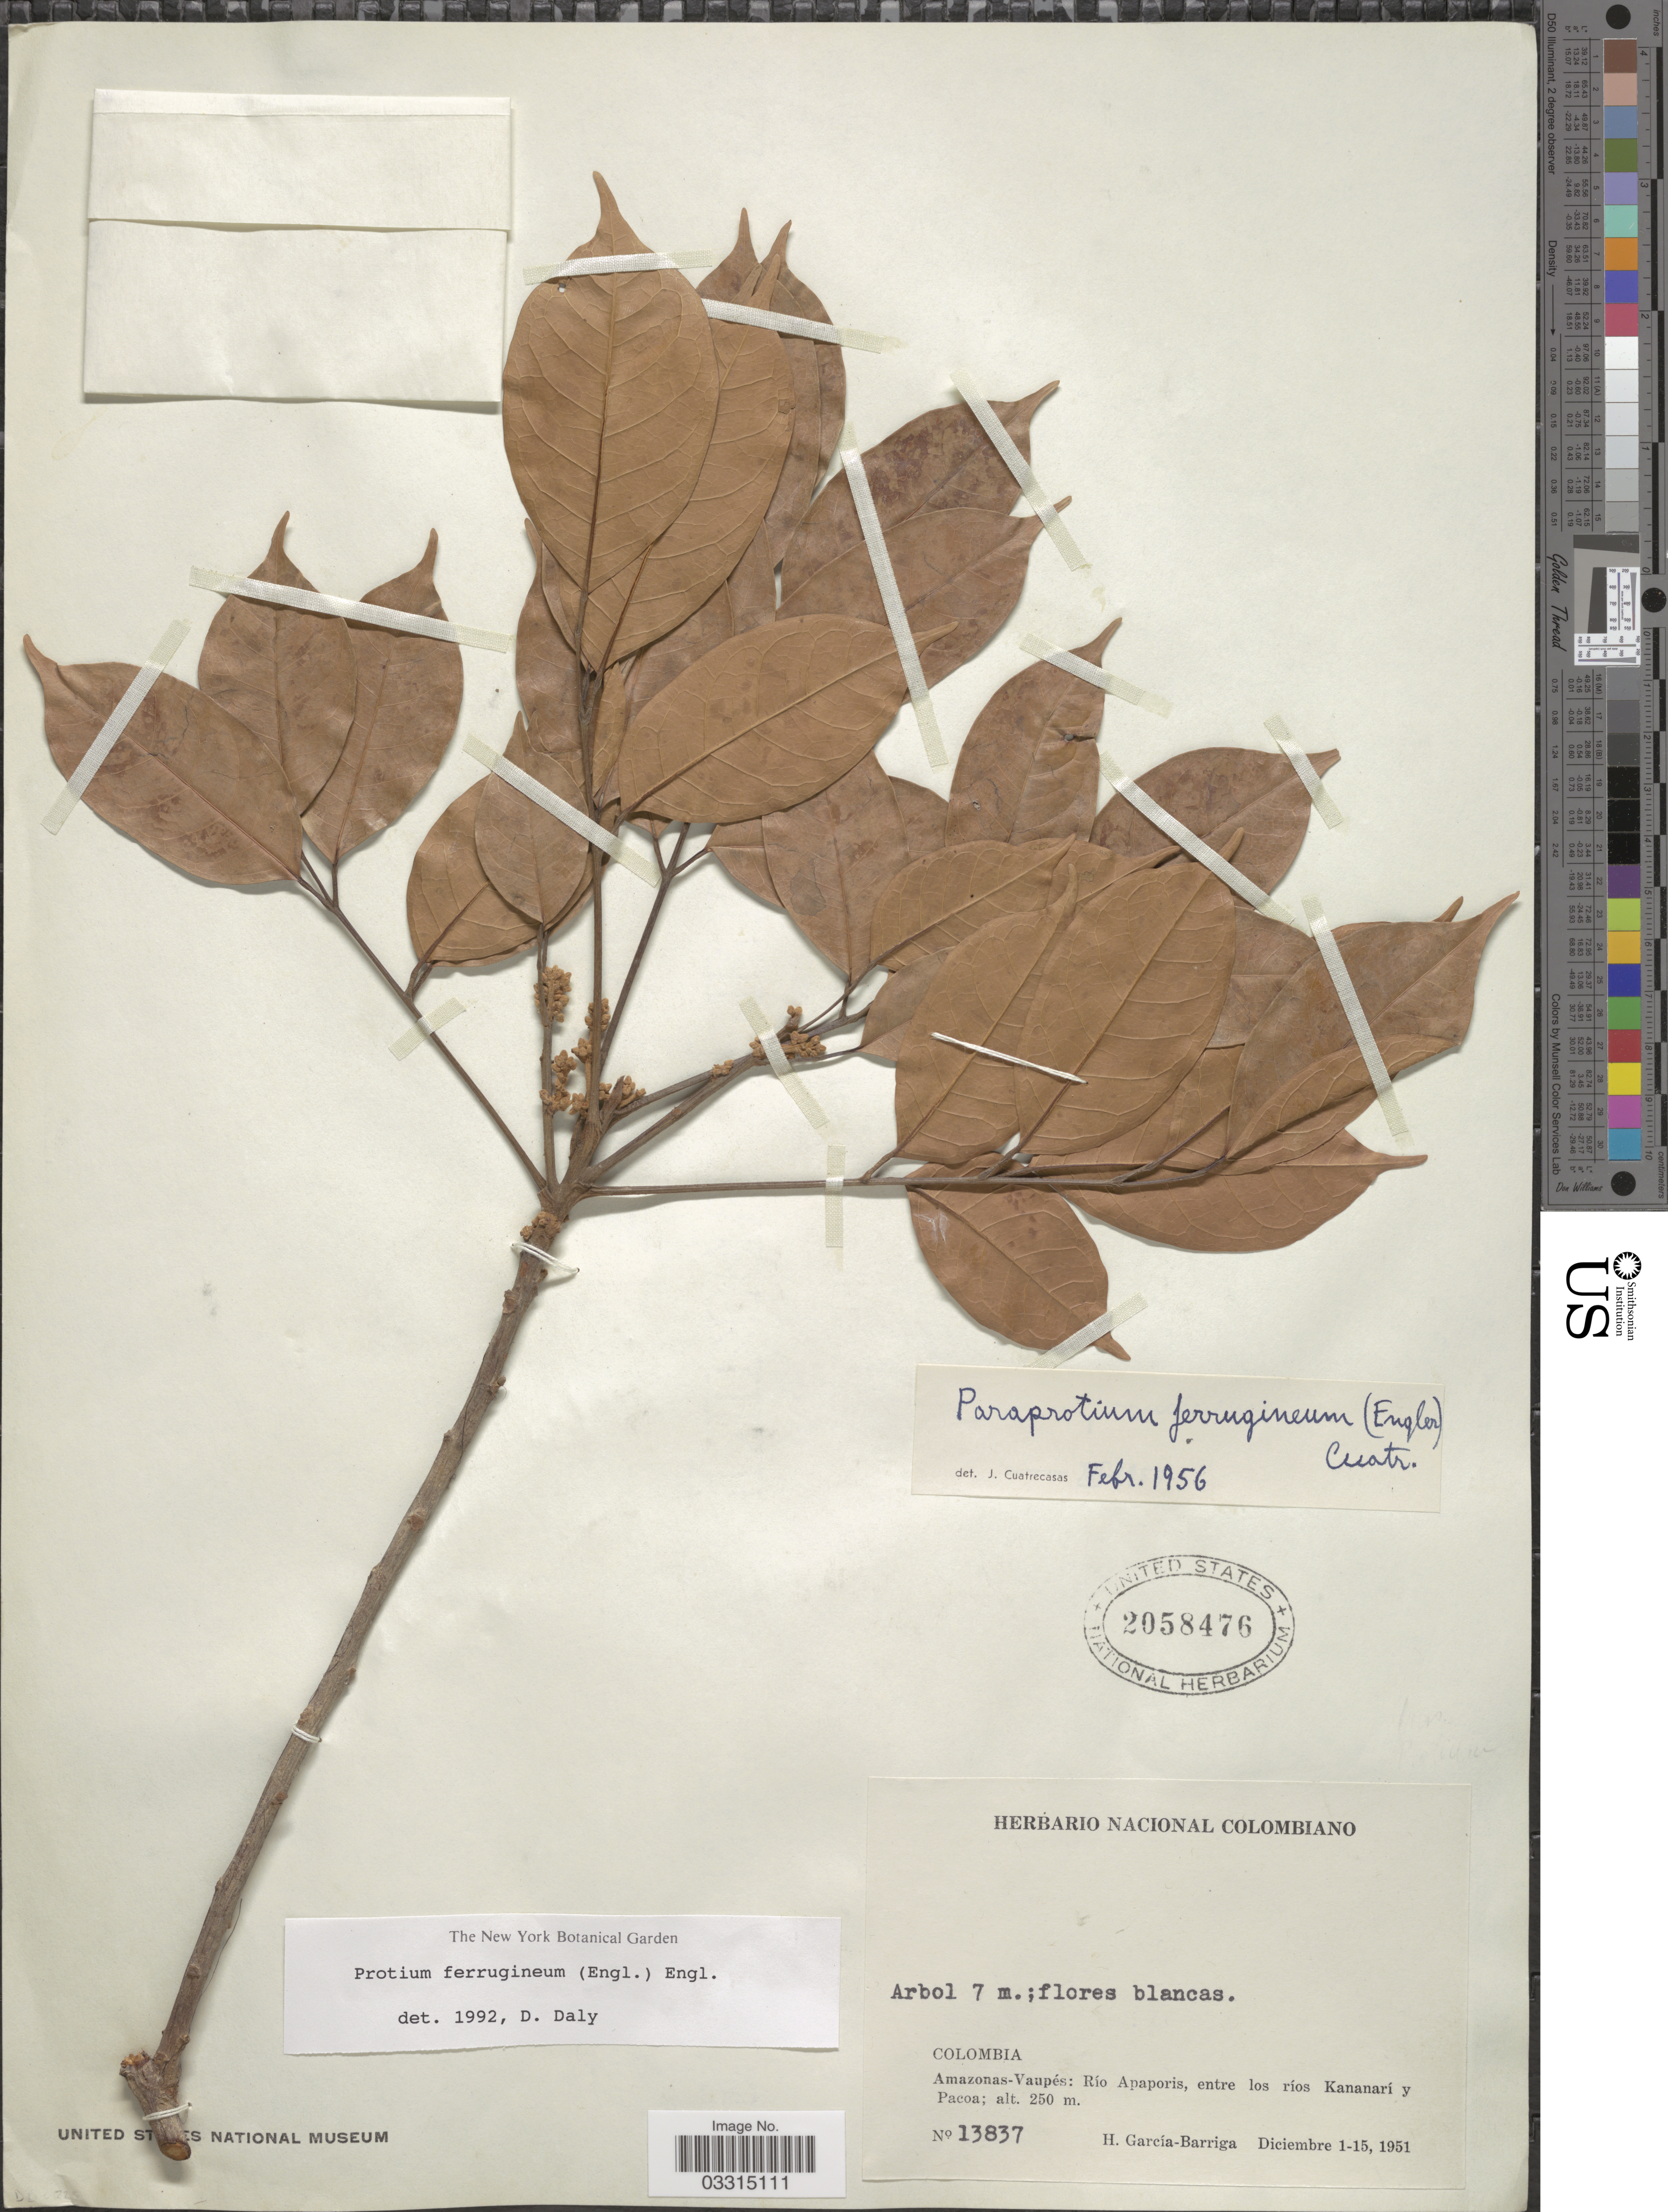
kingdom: Plantae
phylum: Tracheophyta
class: Magnoliopsida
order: Sapindales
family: Burseraceae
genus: Protium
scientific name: Protium ferrugineum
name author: (Engl.) Engl.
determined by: Daly, Douglas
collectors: H. García Barriga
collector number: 13837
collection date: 1951-12-01/1951-12-15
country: Colombia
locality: Amazonas - Vaupés: Río Apaporis, entre los ríos Kananarí y Pacoa.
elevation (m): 250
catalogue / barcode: US 2058476